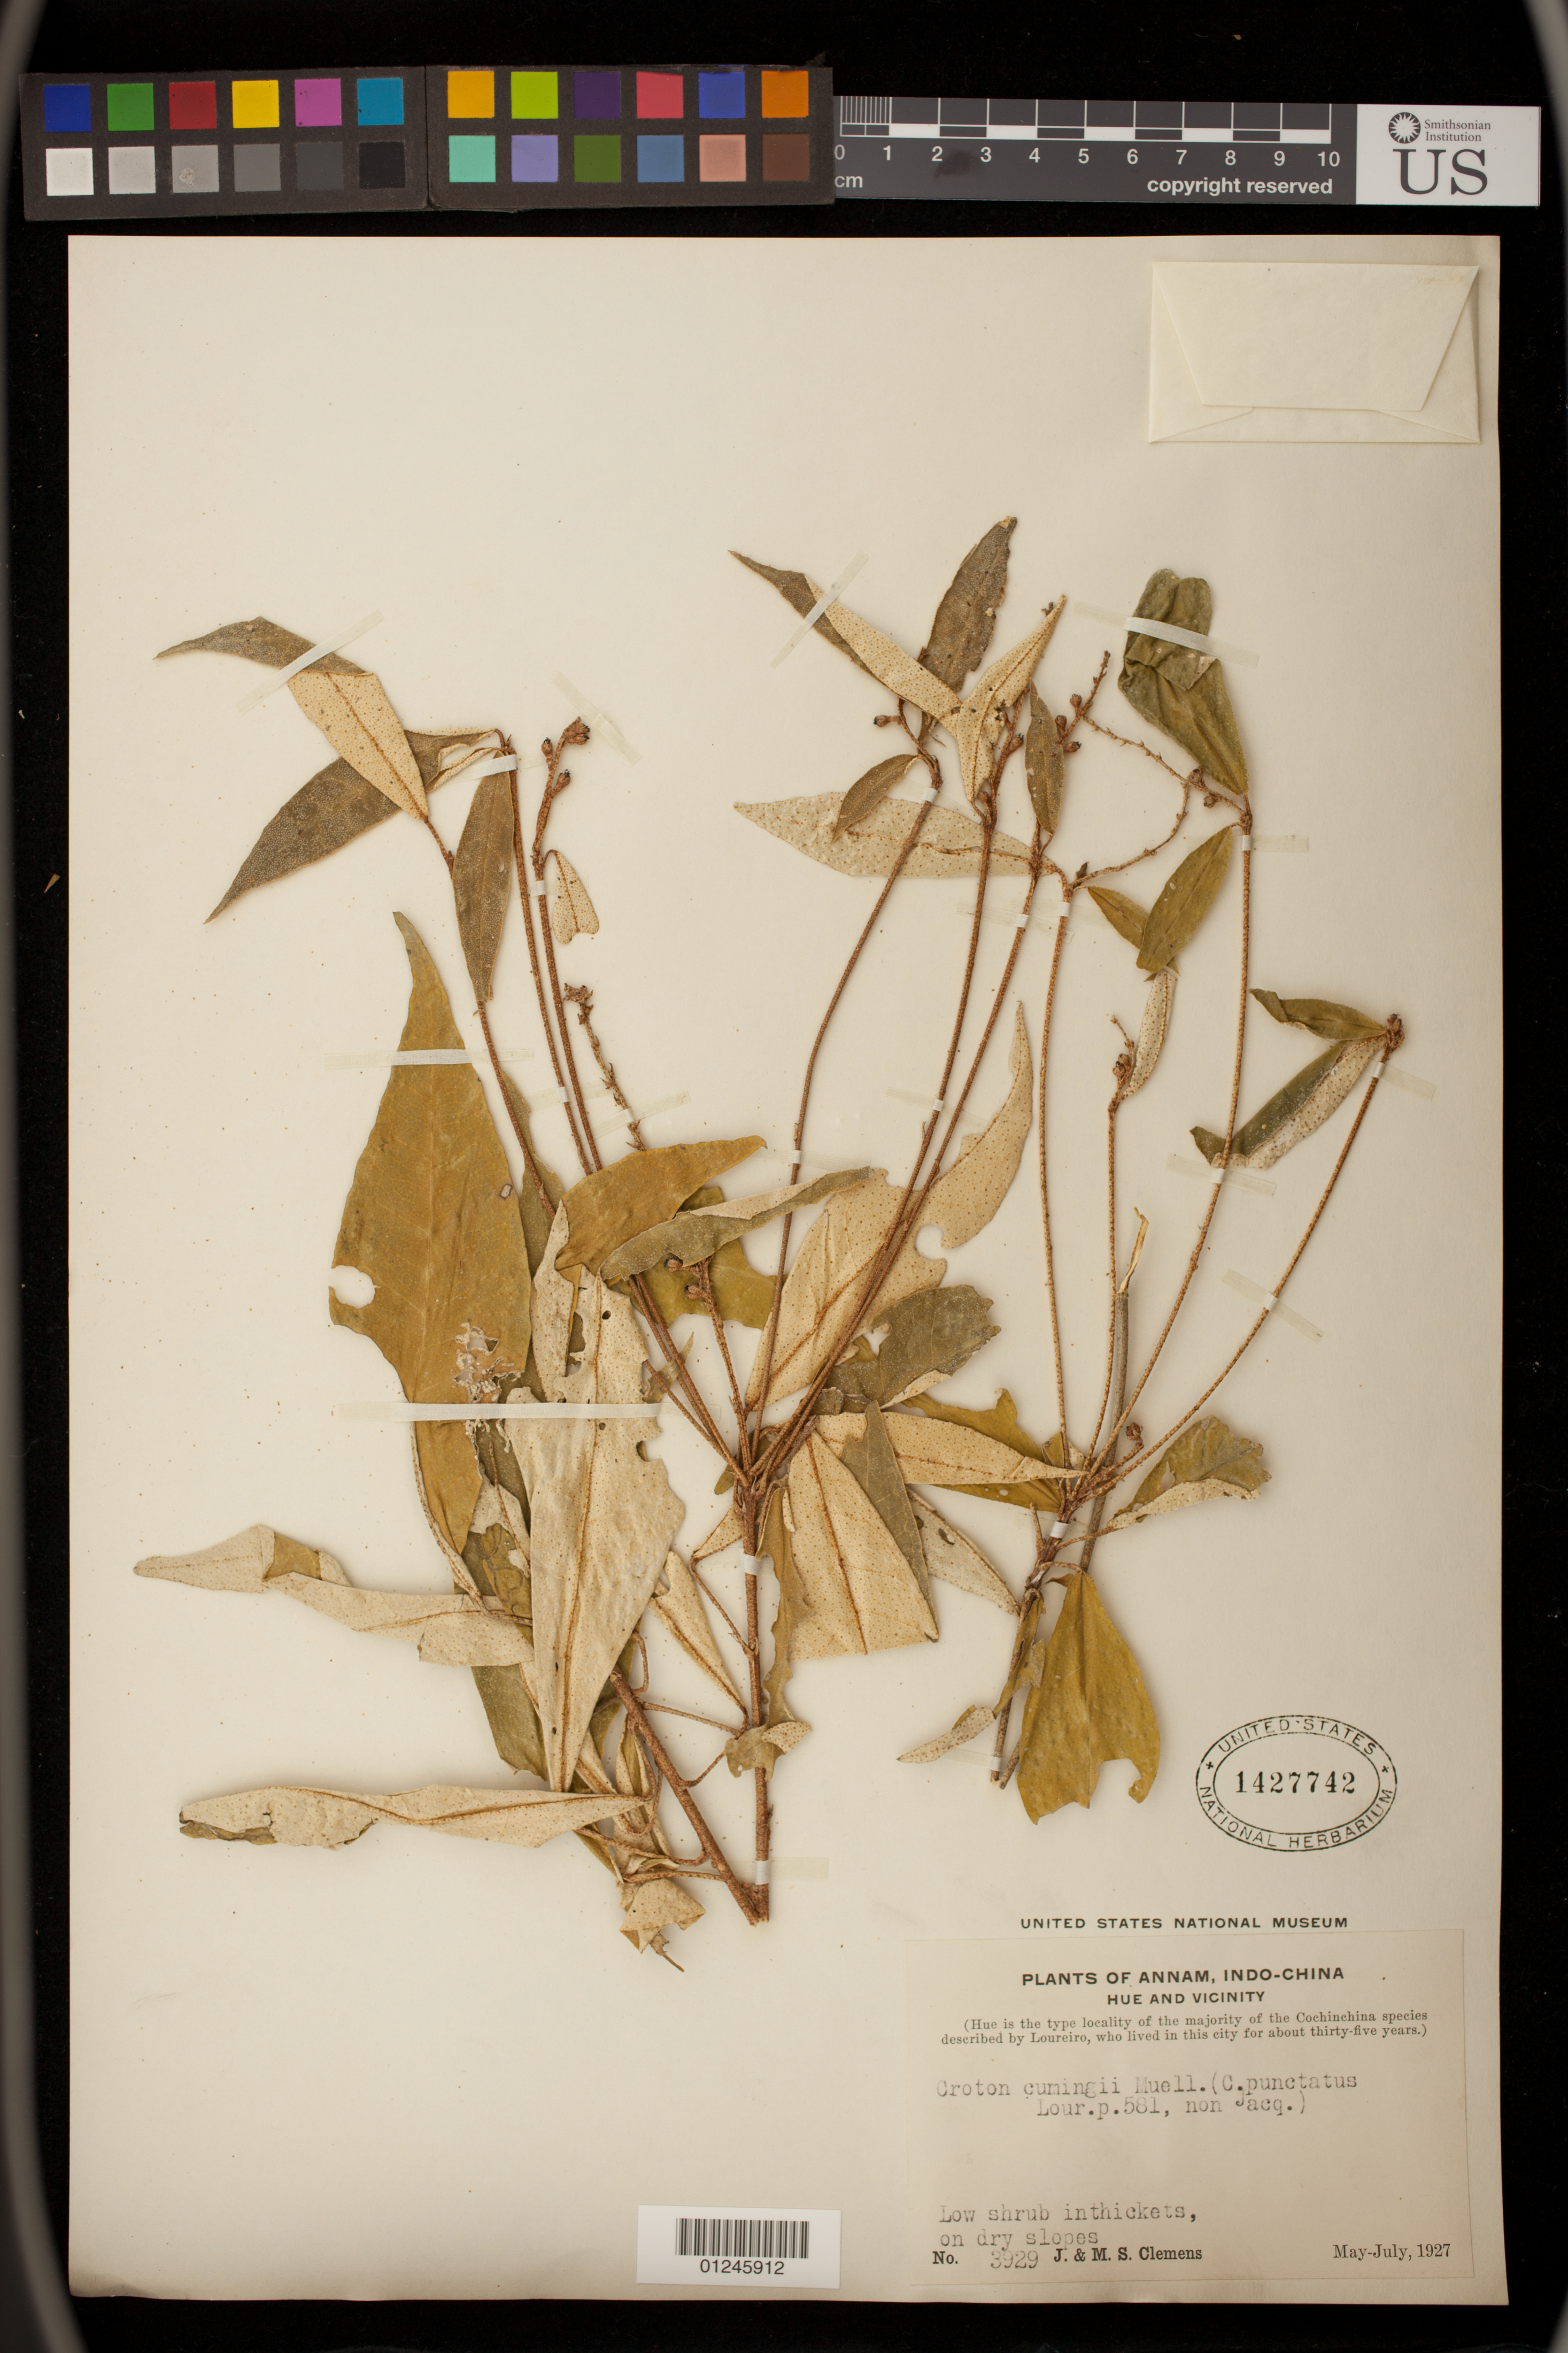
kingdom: Plantae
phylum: Tracheophyta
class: Magnoliopsida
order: Malpighiales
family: Euphorbiaceae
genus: Croton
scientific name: Croton cascarilloides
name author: Raeusch.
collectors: J. Clemens & M. S. Clemens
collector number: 3929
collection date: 1927-05/1927-07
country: Vietnam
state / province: Thua Thien-Hue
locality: Hue and vicinity. In thickets, on dry slopes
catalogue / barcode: US 1427742